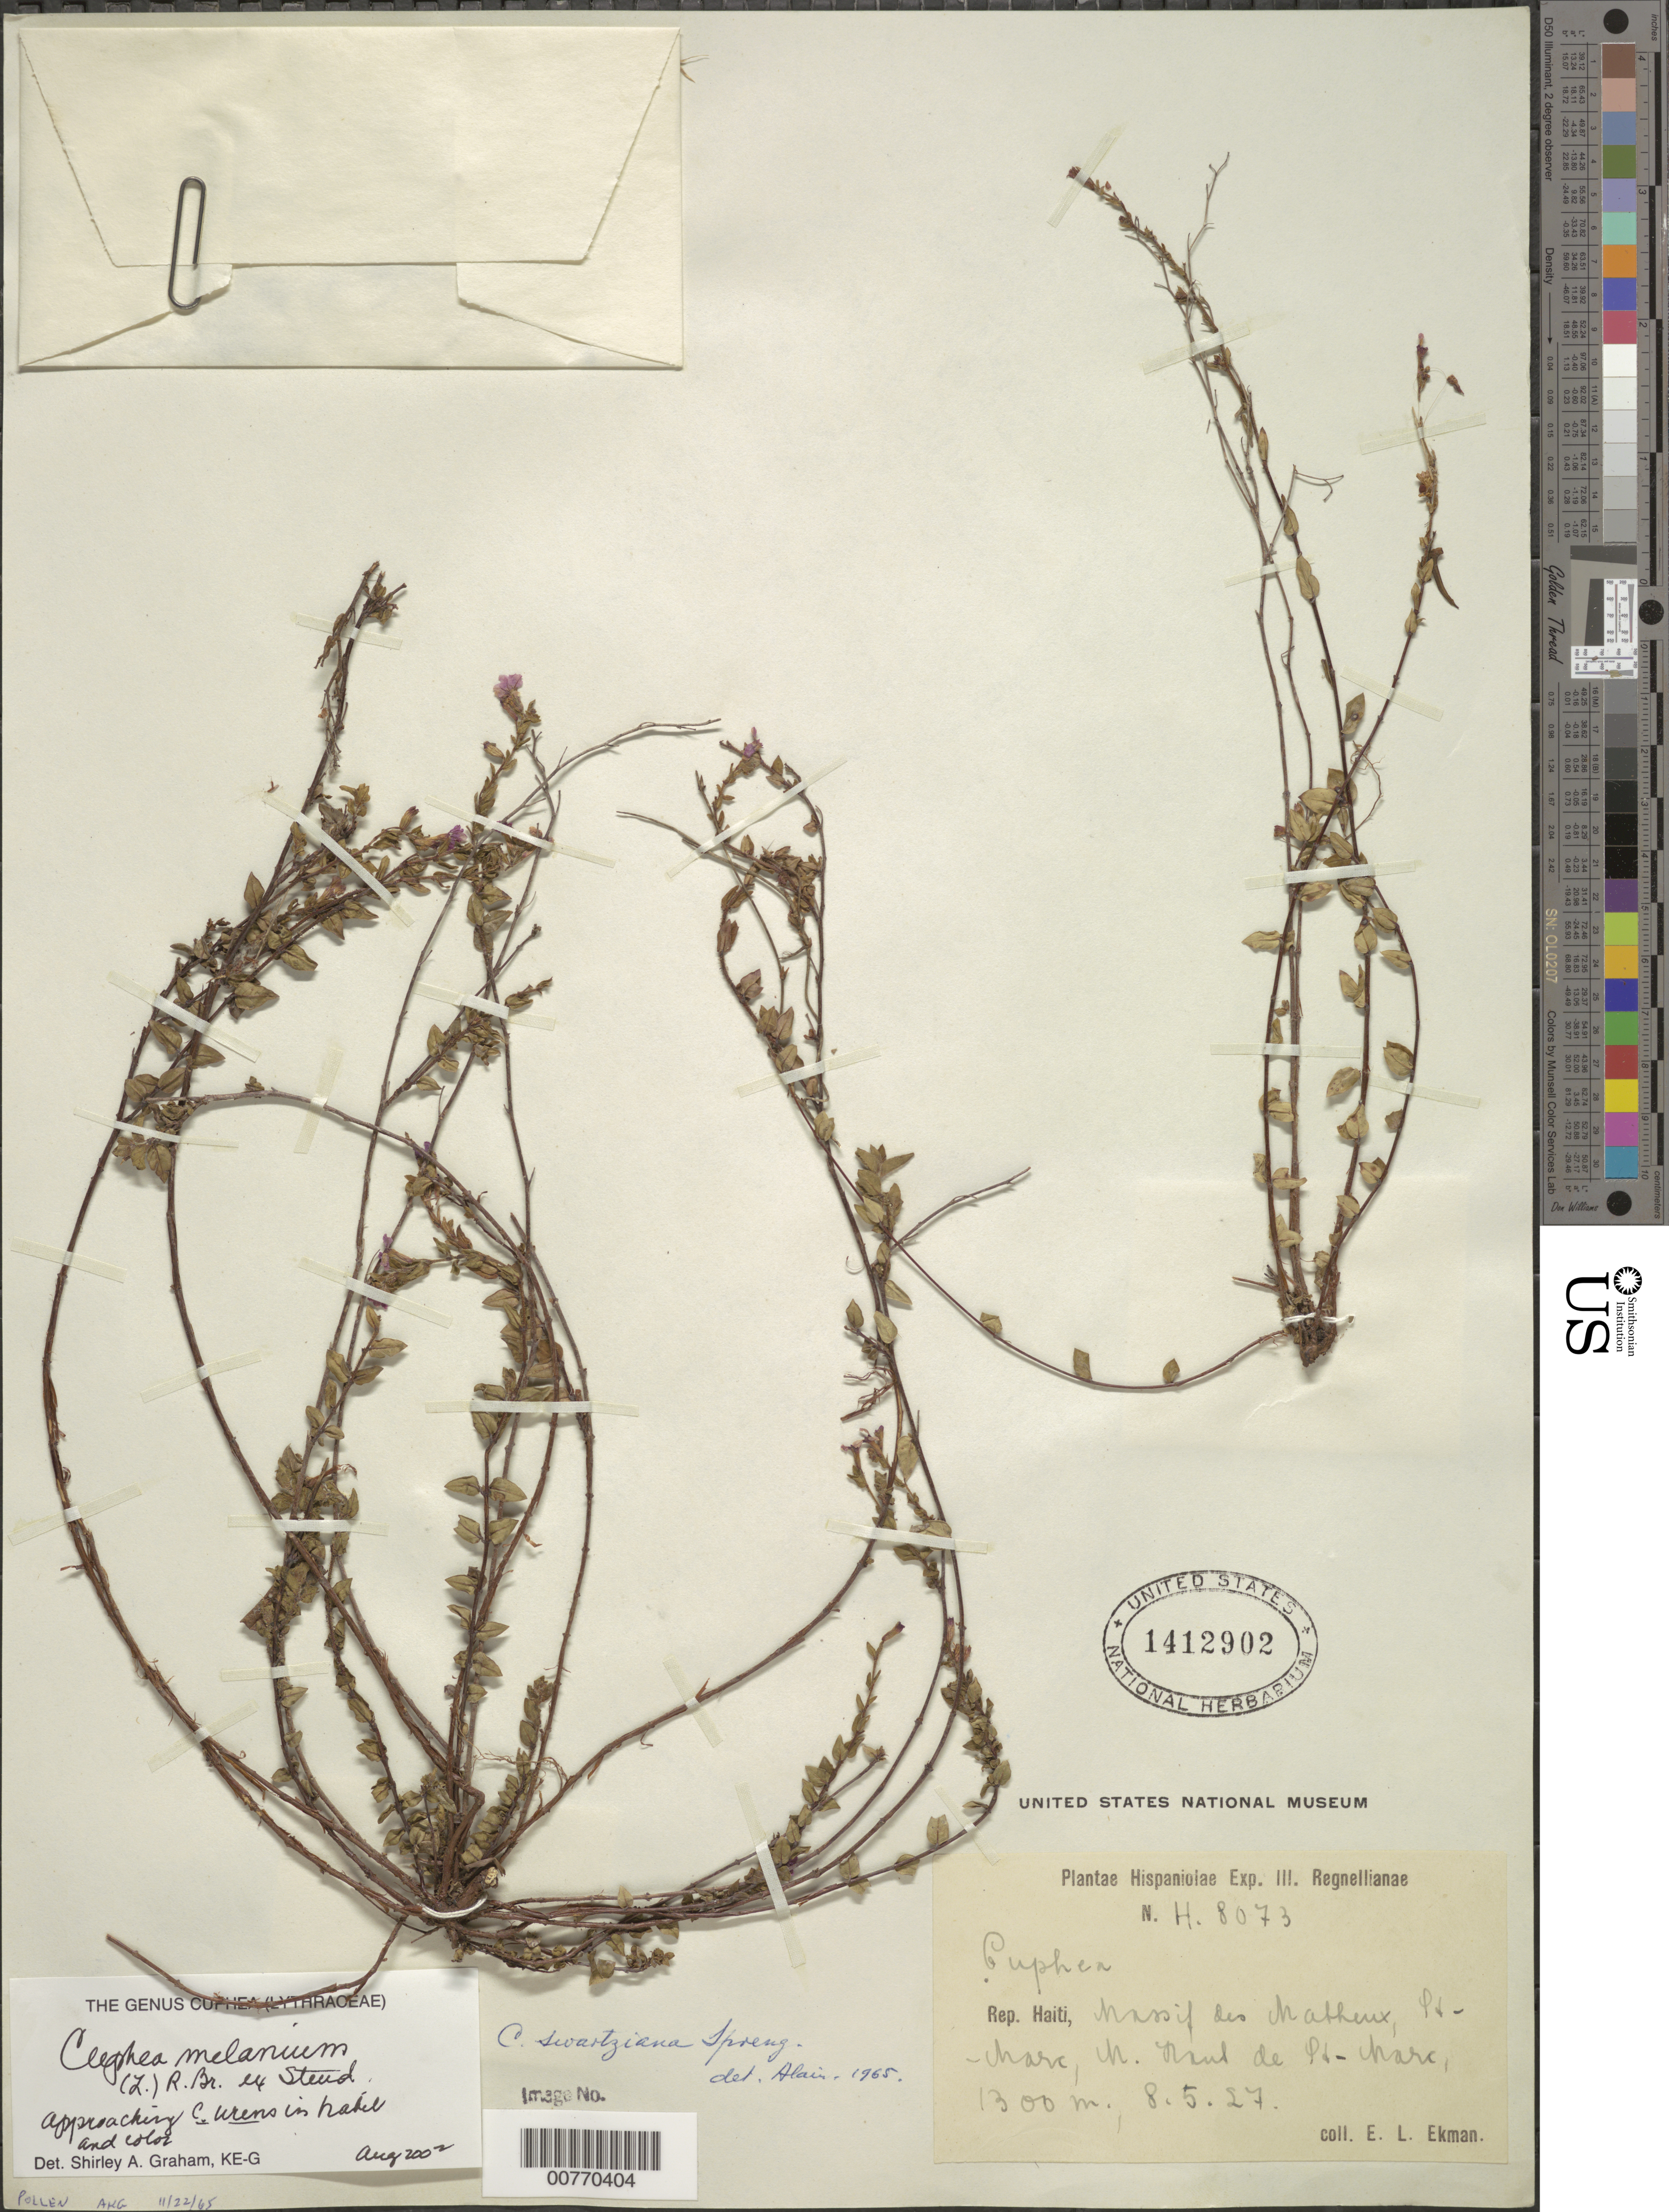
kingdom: Plantae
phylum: Tracheophyta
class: Magnoliopsida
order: Myrtales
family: Lythraceae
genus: Cuphea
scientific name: Cuphea melanium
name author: (L.) Cramer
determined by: Graham, Shirley Ann Tousch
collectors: E. L. Ekman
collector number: H 8073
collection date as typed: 08 May 1927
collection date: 1927-05-08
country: Haiti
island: Hispaniola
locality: Massif des Matheux, Pd Marc, N. Rnud de Pd Marc.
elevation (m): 1300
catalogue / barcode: US 1412902